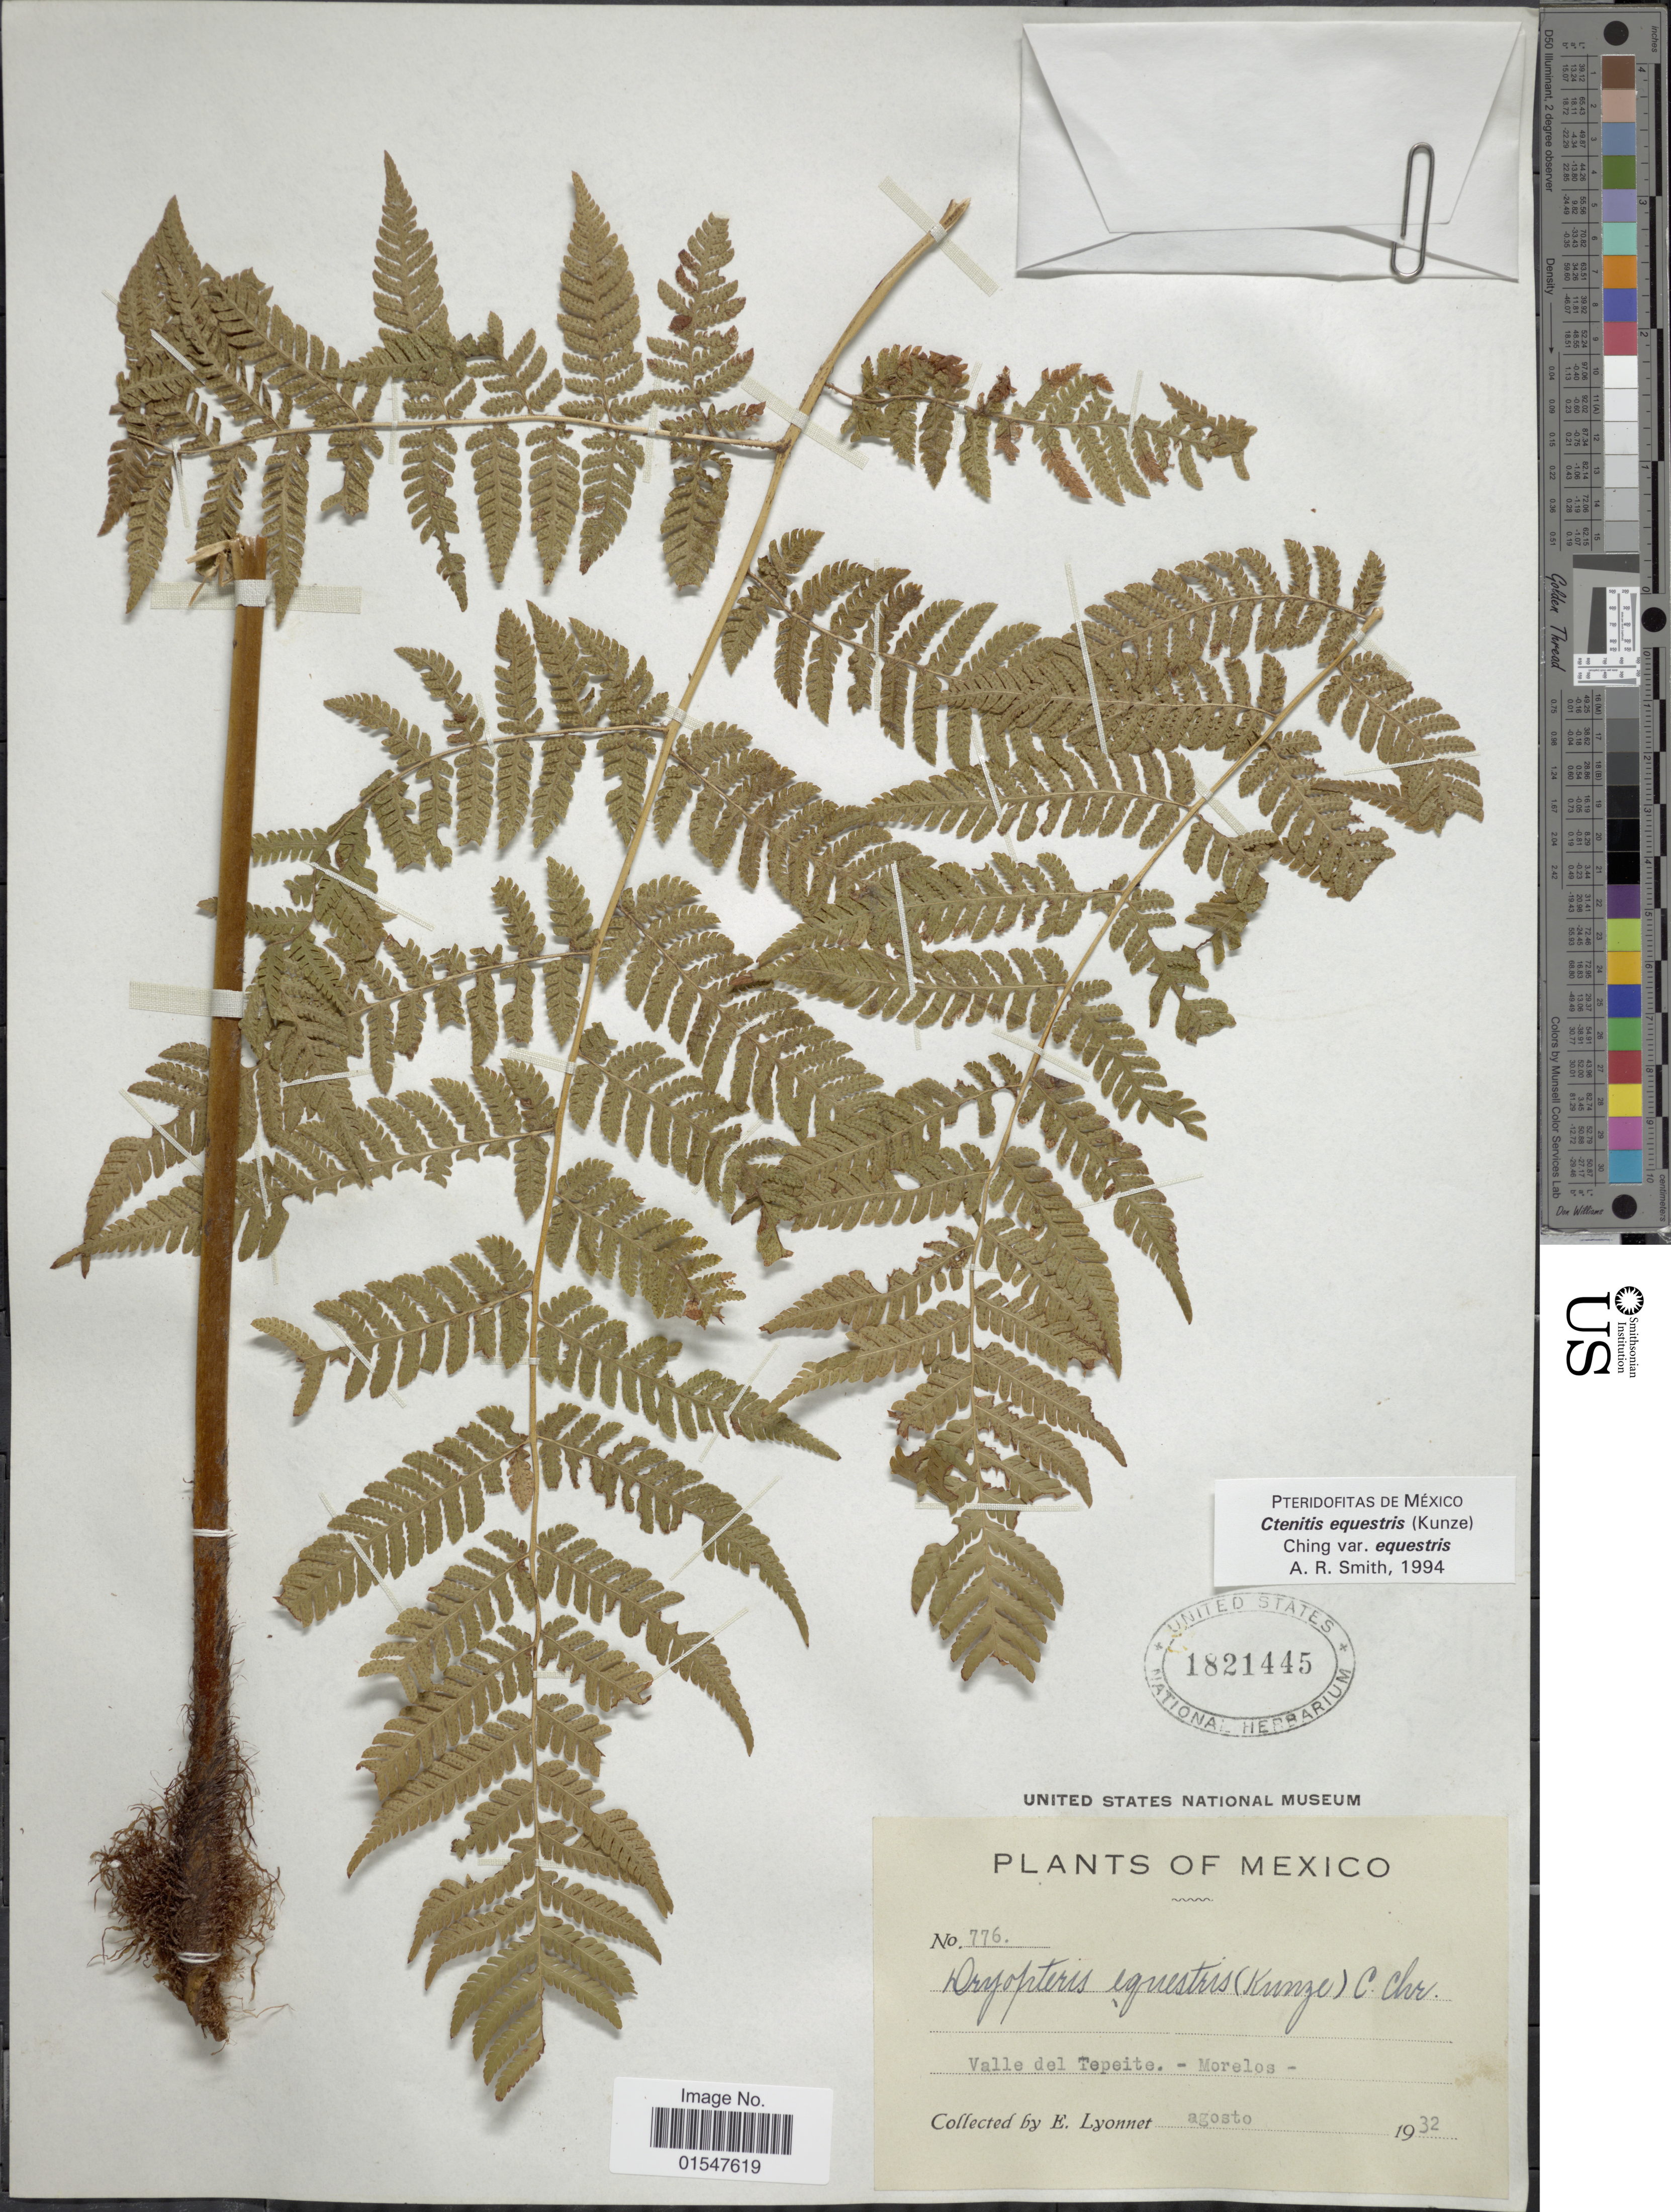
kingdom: Plantae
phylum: Tracheophyta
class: Polypodiopsida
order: Polypodiales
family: Dryopteridaceae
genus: Ctenitis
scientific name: Ctenitis equestris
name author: (Kunze) Ching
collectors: E. Lyonnet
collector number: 776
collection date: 1932-08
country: Mexico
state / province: Morelos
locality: Valle del Tepeite,- Morelos -.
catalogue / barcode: US 1821445